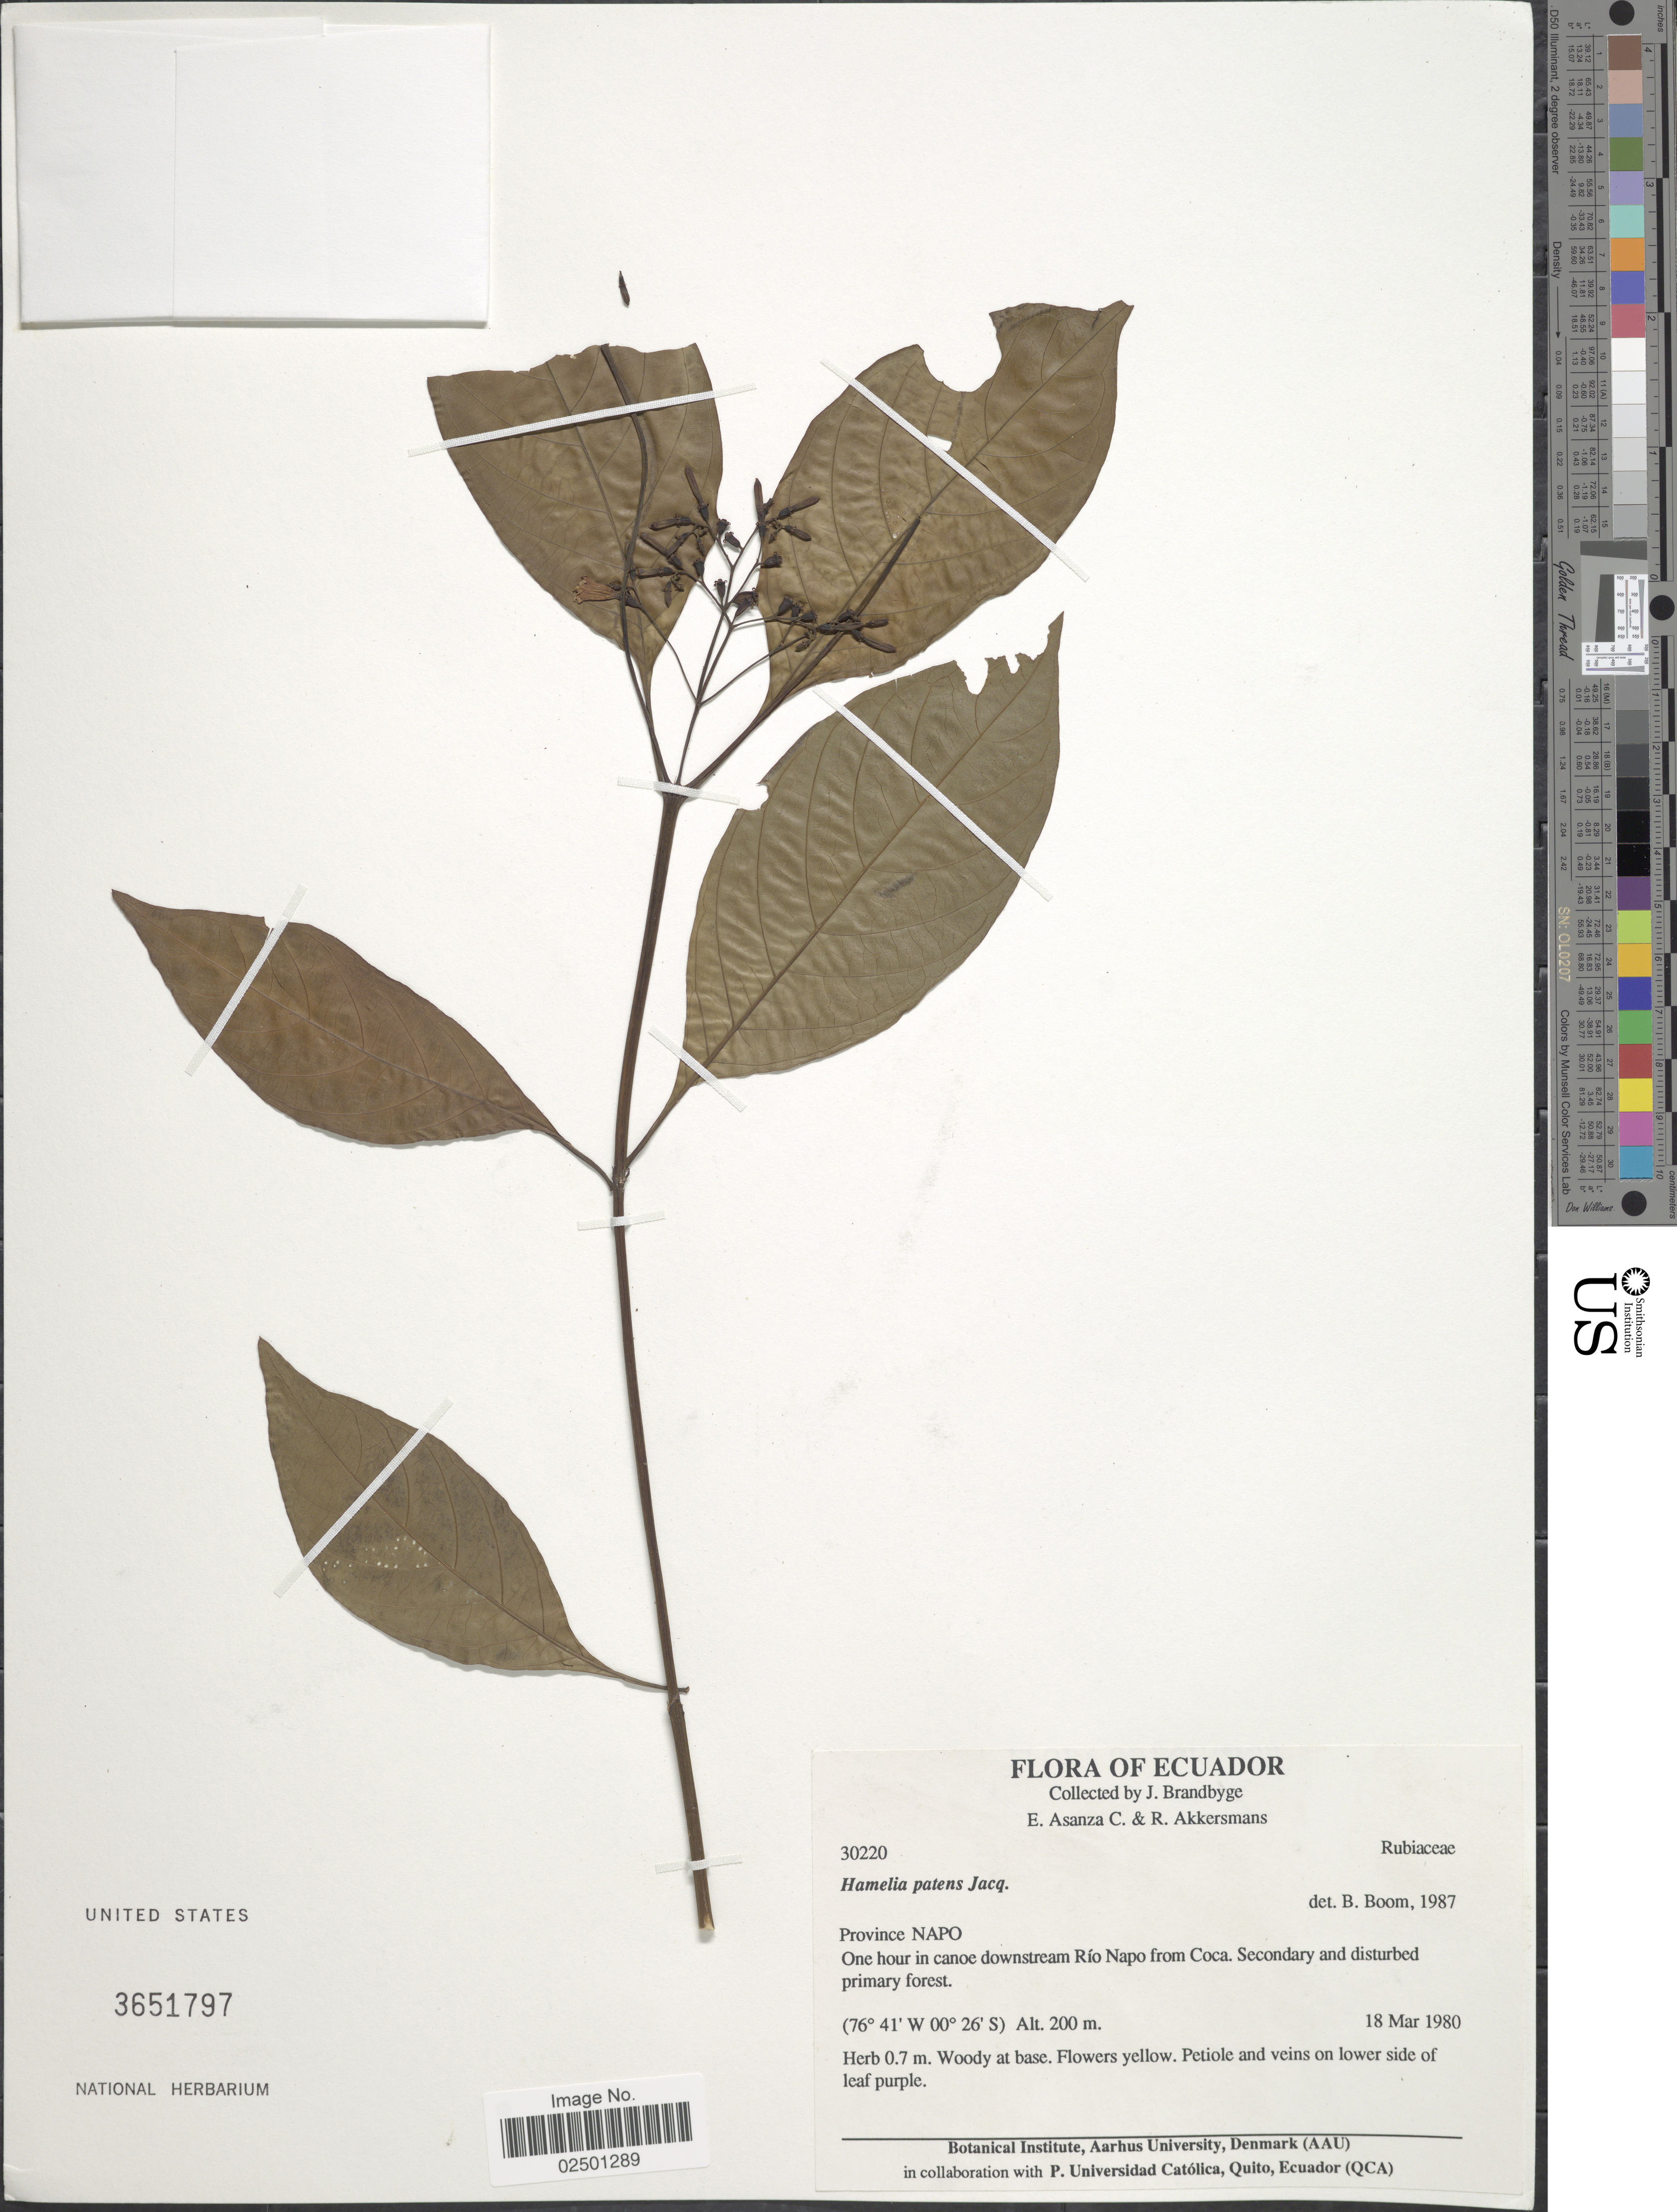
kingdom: Plantae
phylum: Tracheophyta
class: Magnoliopsida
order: Gentianales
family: Rubiaceae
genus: Hamelia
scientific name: Hamelia patens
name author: Jacq.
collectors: J. Brandbyge, E. Asanza C. & R. Akkersman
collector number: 30220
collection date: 1980-03-18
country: Ecuador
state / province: Napo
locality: On hour in canoe downstream Rio Napo from Coca.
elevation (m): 200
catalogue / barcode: US 3651797